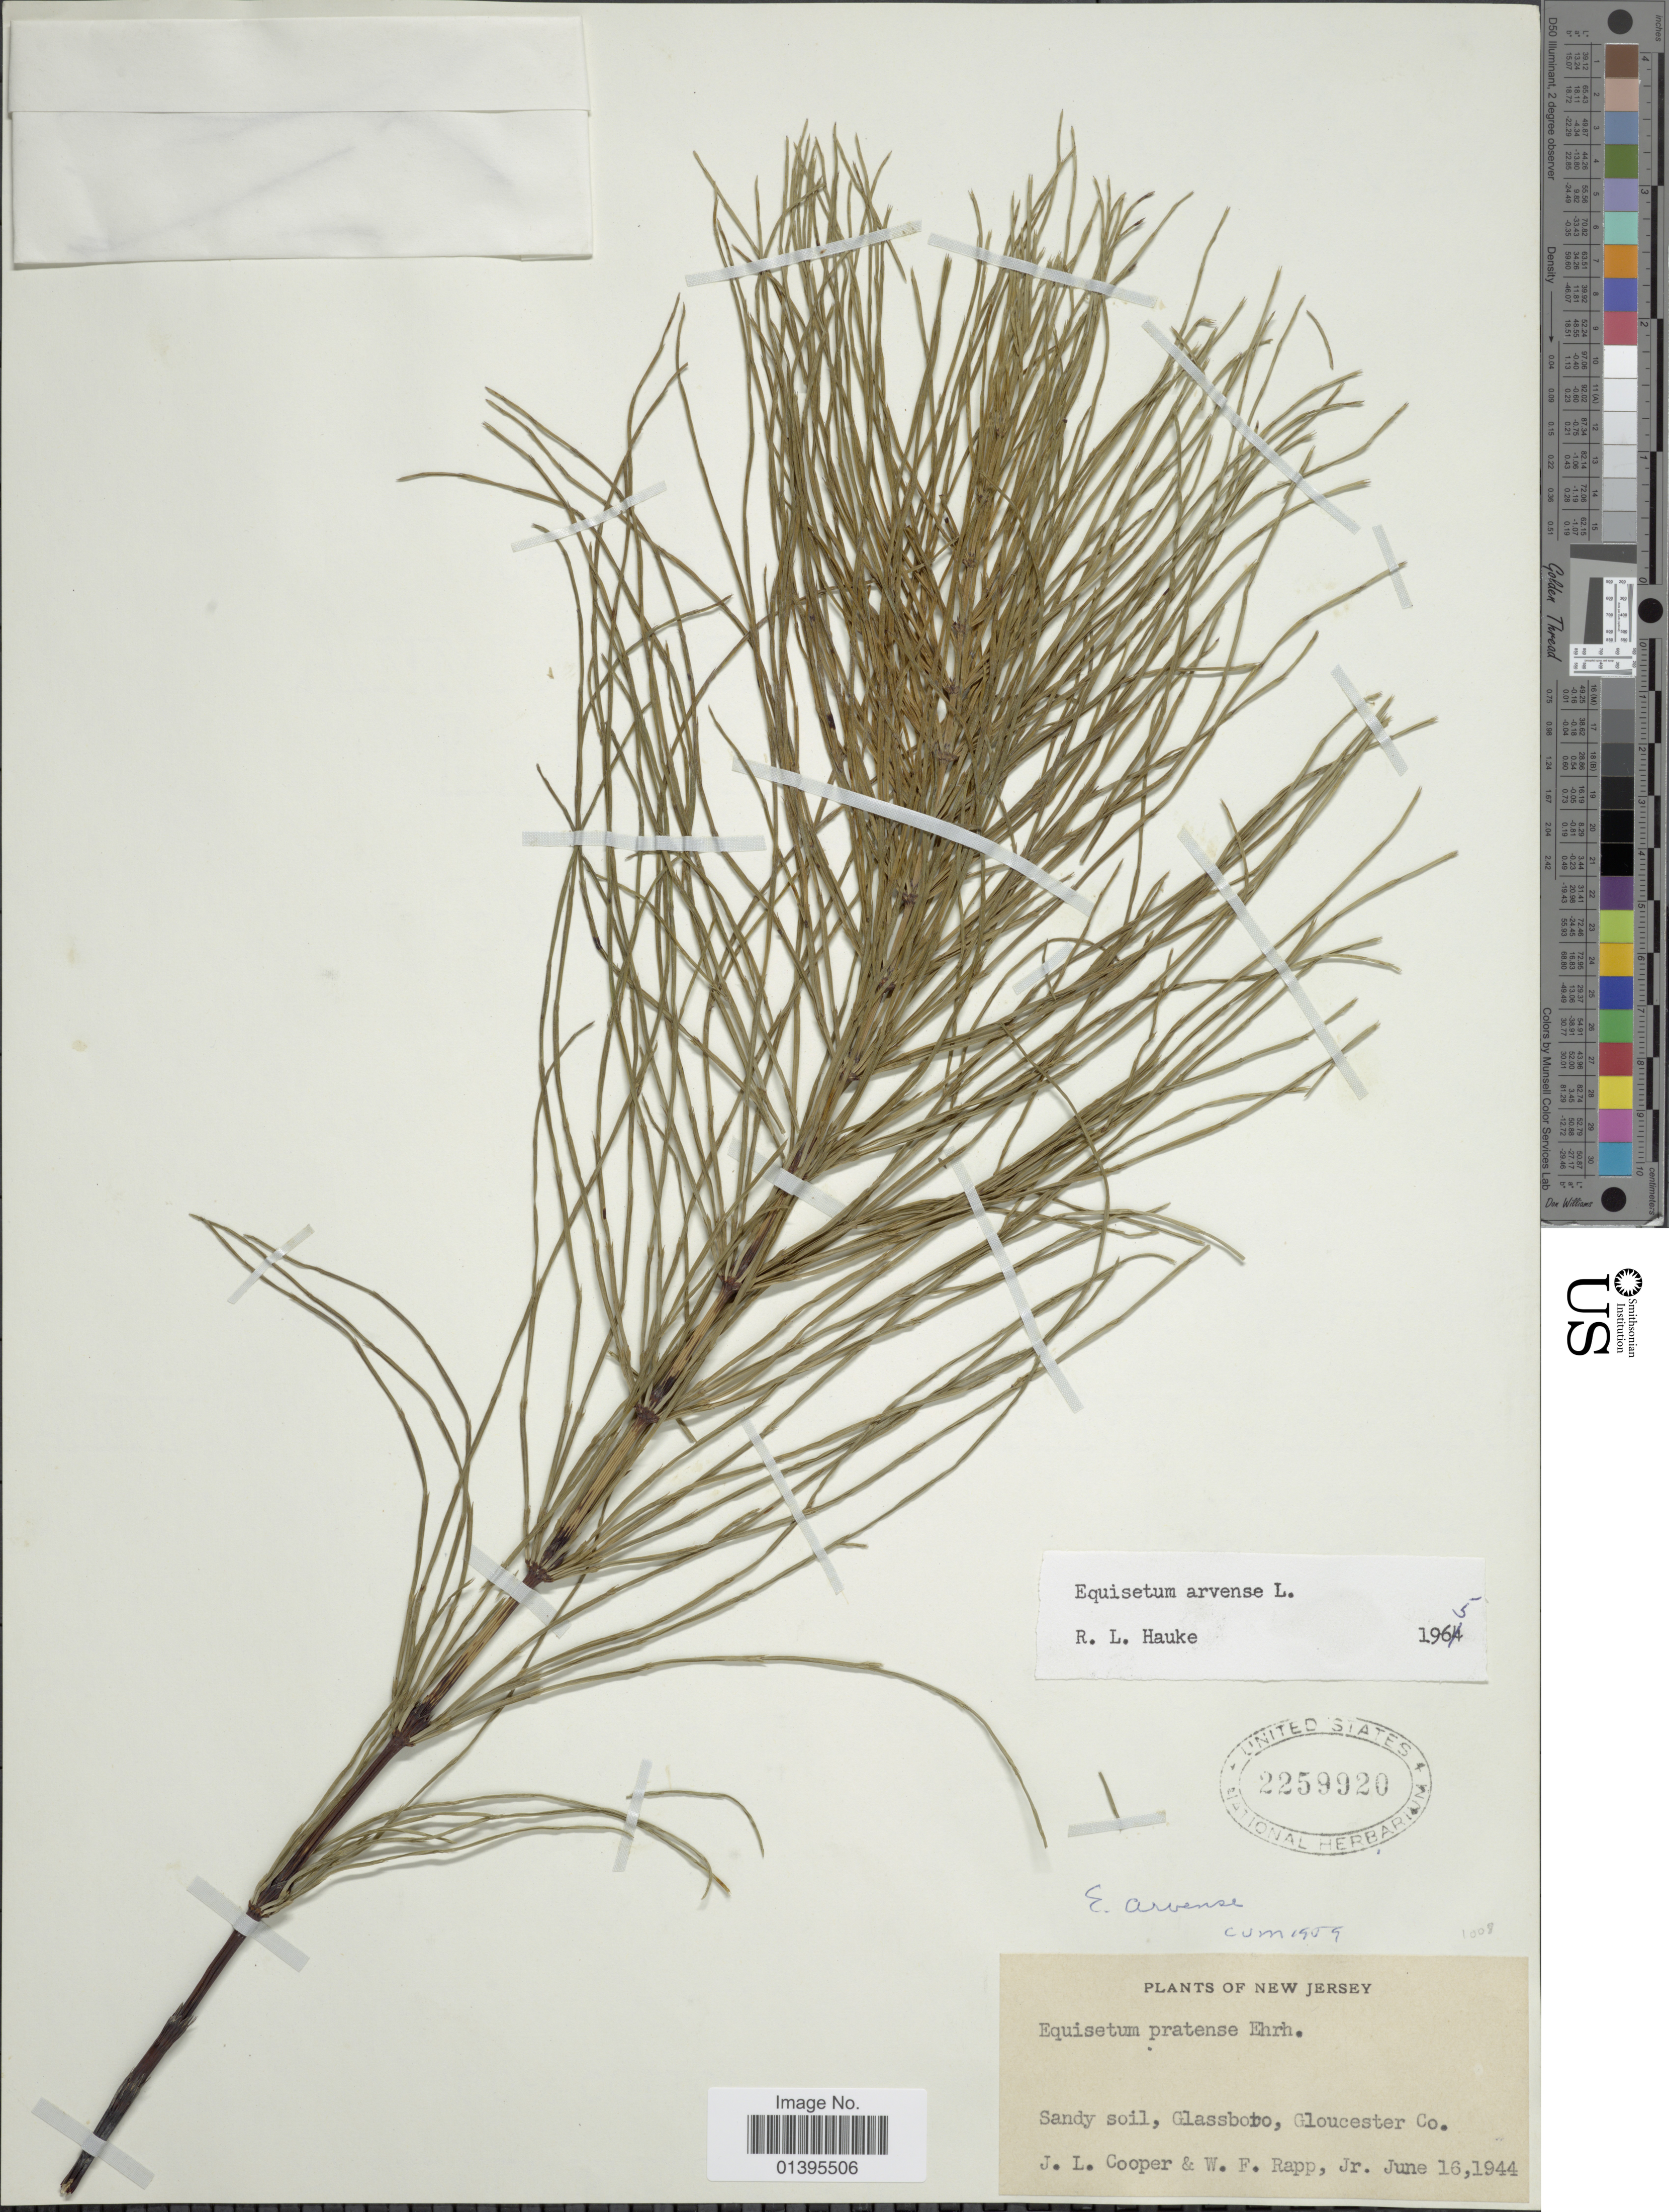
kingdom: Plantae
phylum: Tracheophyta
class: Polypodiopsida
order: Equisetales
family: Equisetaceae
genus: Equisetum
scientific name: Equisetum arvense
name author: L.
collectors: J. J. Cooper & W. Rapp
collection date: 1944-06-16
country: United States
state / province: New Jersey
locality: Sandy soil, Glassboro, Gloucester Co.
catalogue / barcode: US 2259920